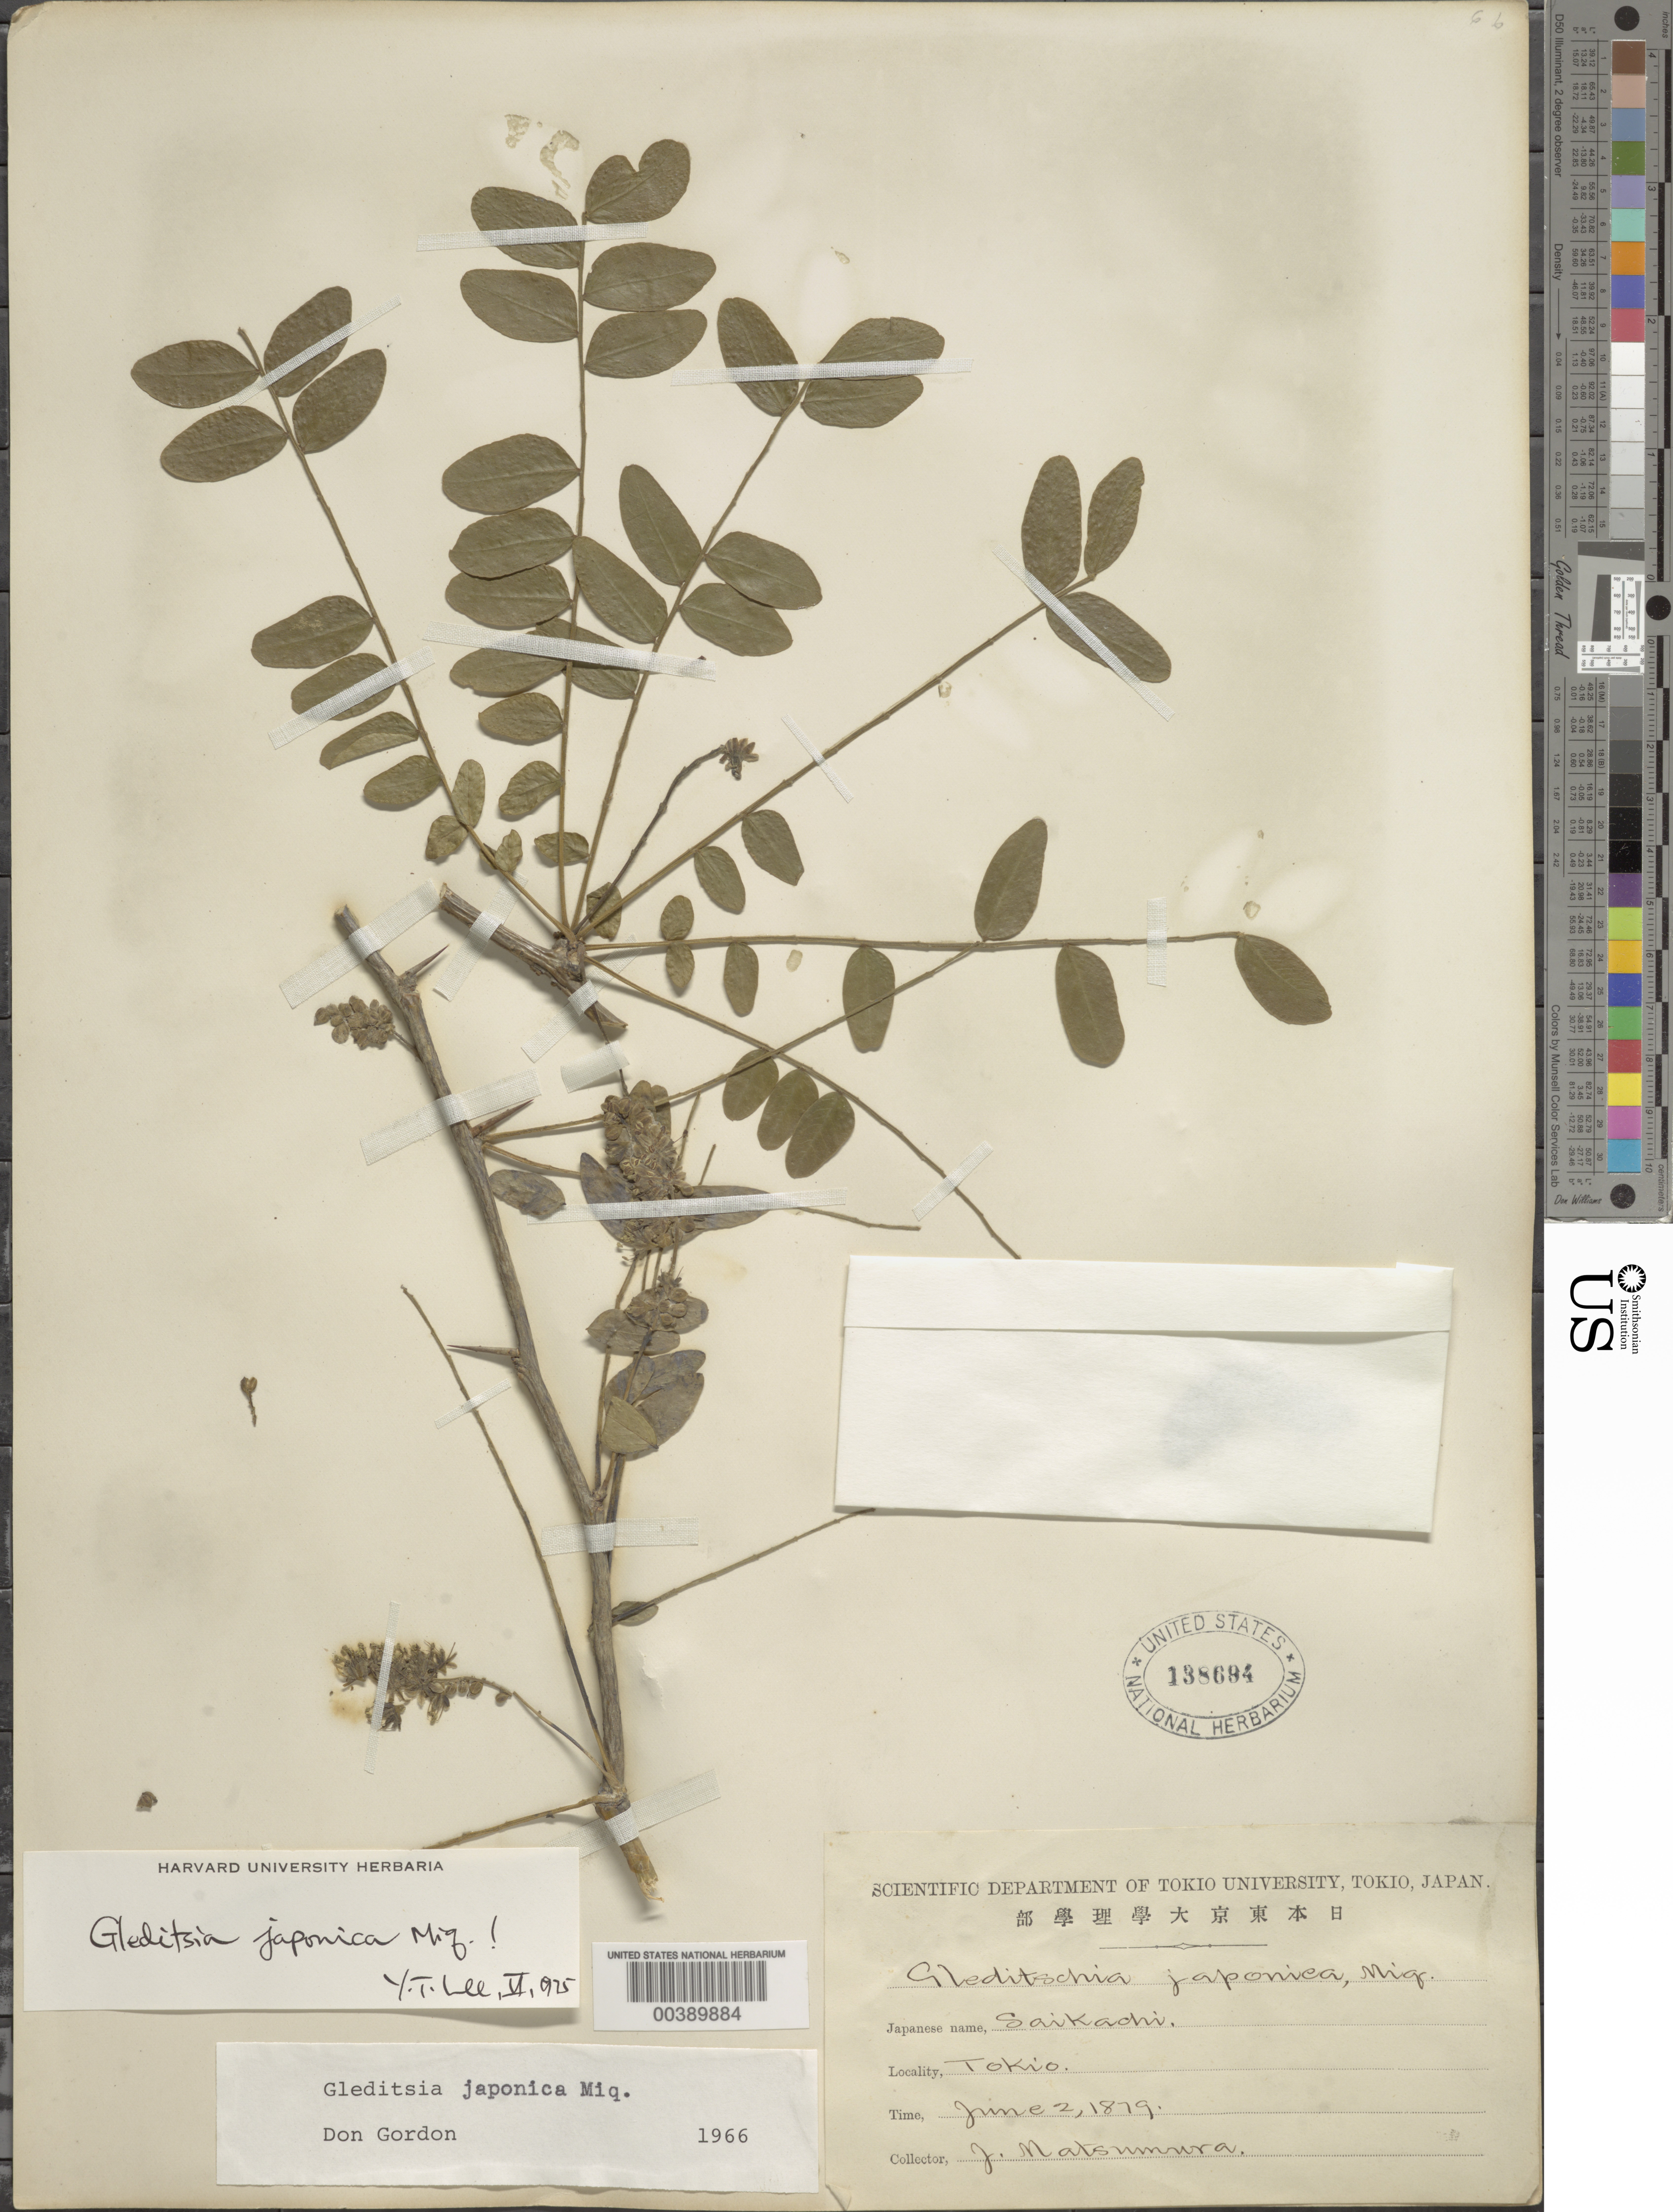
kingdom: Plantae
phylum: Tracheophyta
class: Magnoliopsida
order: Fabales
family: Fabaceae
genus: Gleditsia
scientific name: Gleditsia japonica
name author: Miq.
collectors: J. Matsumura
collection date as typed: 02 Jun 1879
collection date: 1879-06-02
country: Japan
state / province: Tokyo, Federal City of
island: Honshu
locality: Tokyo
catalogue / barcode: US 138694